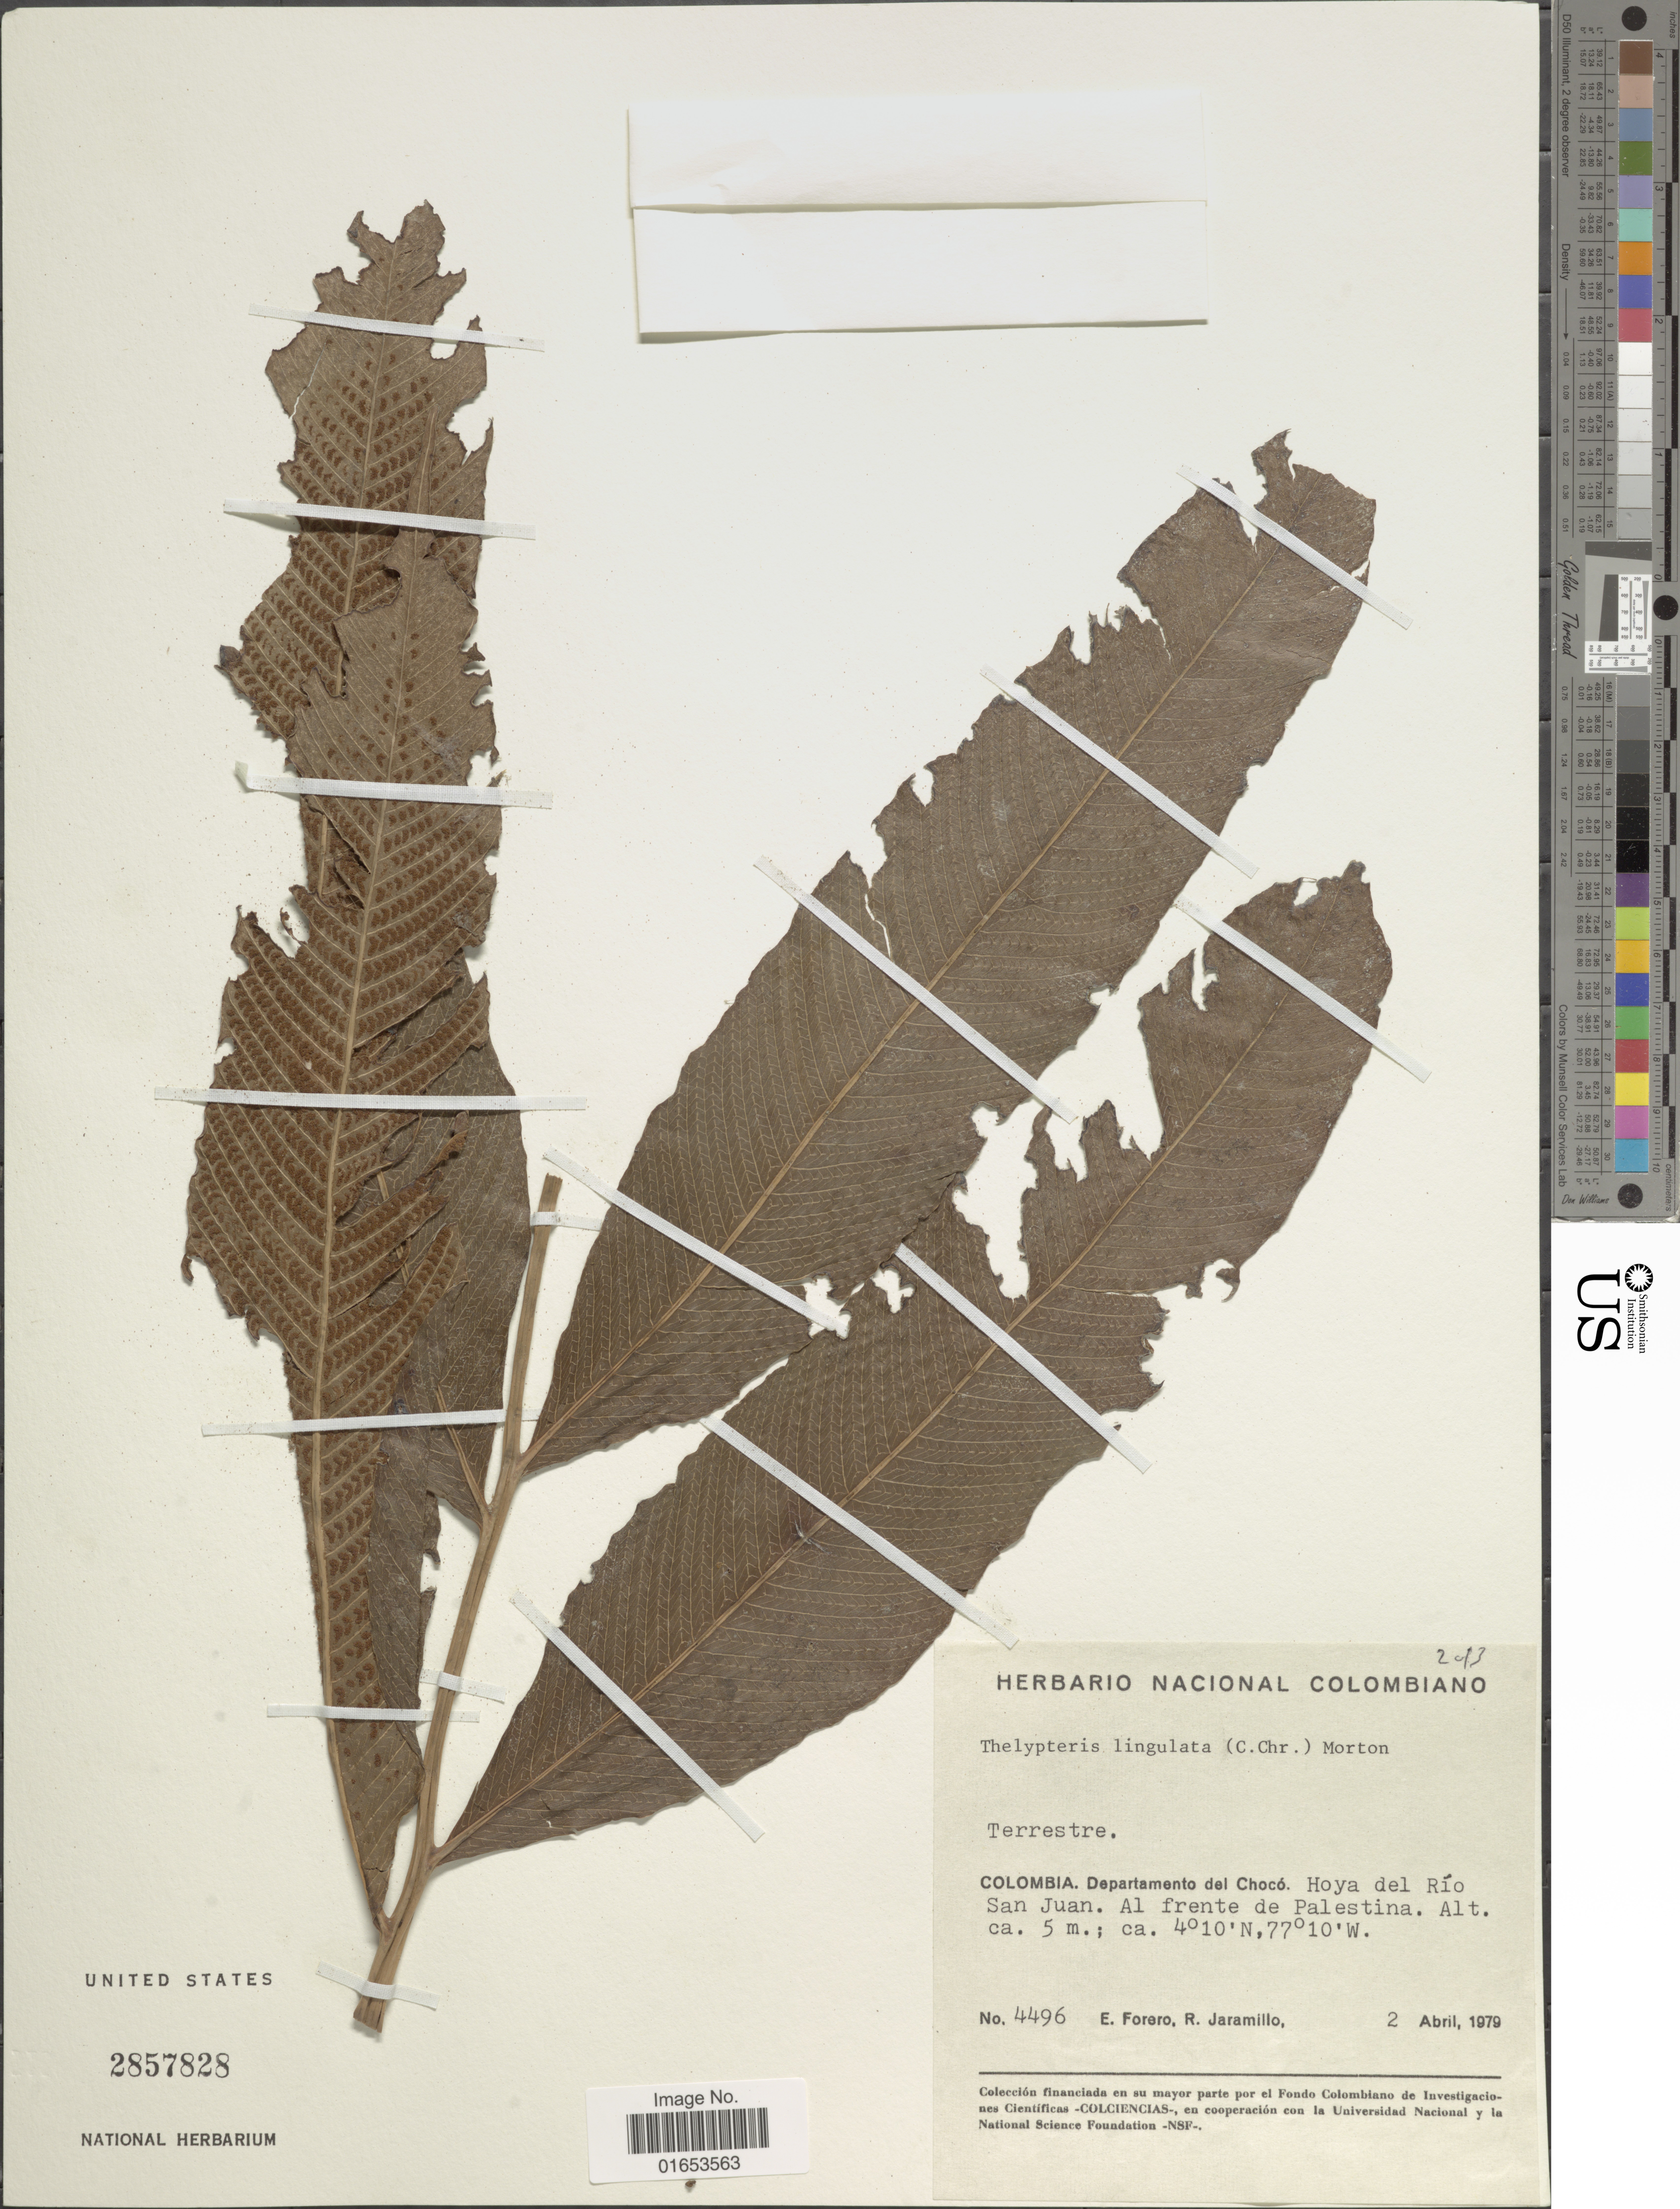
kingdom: Plantae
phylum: Tracheophyta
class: Polypodiopsida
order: Polypodiales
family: Thelypteridaceae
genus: Meniscium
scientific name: Meniscium lingulatum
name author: (C. Chr.) Pic. Serm.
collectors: E. Forero & R. Jaramillo M.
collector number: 4496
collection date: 1979-04-02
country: Colombia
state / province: Chocó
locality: Hoya del Río San Juan. Al frente de Palestina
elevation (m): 5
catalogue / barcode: US 2857828